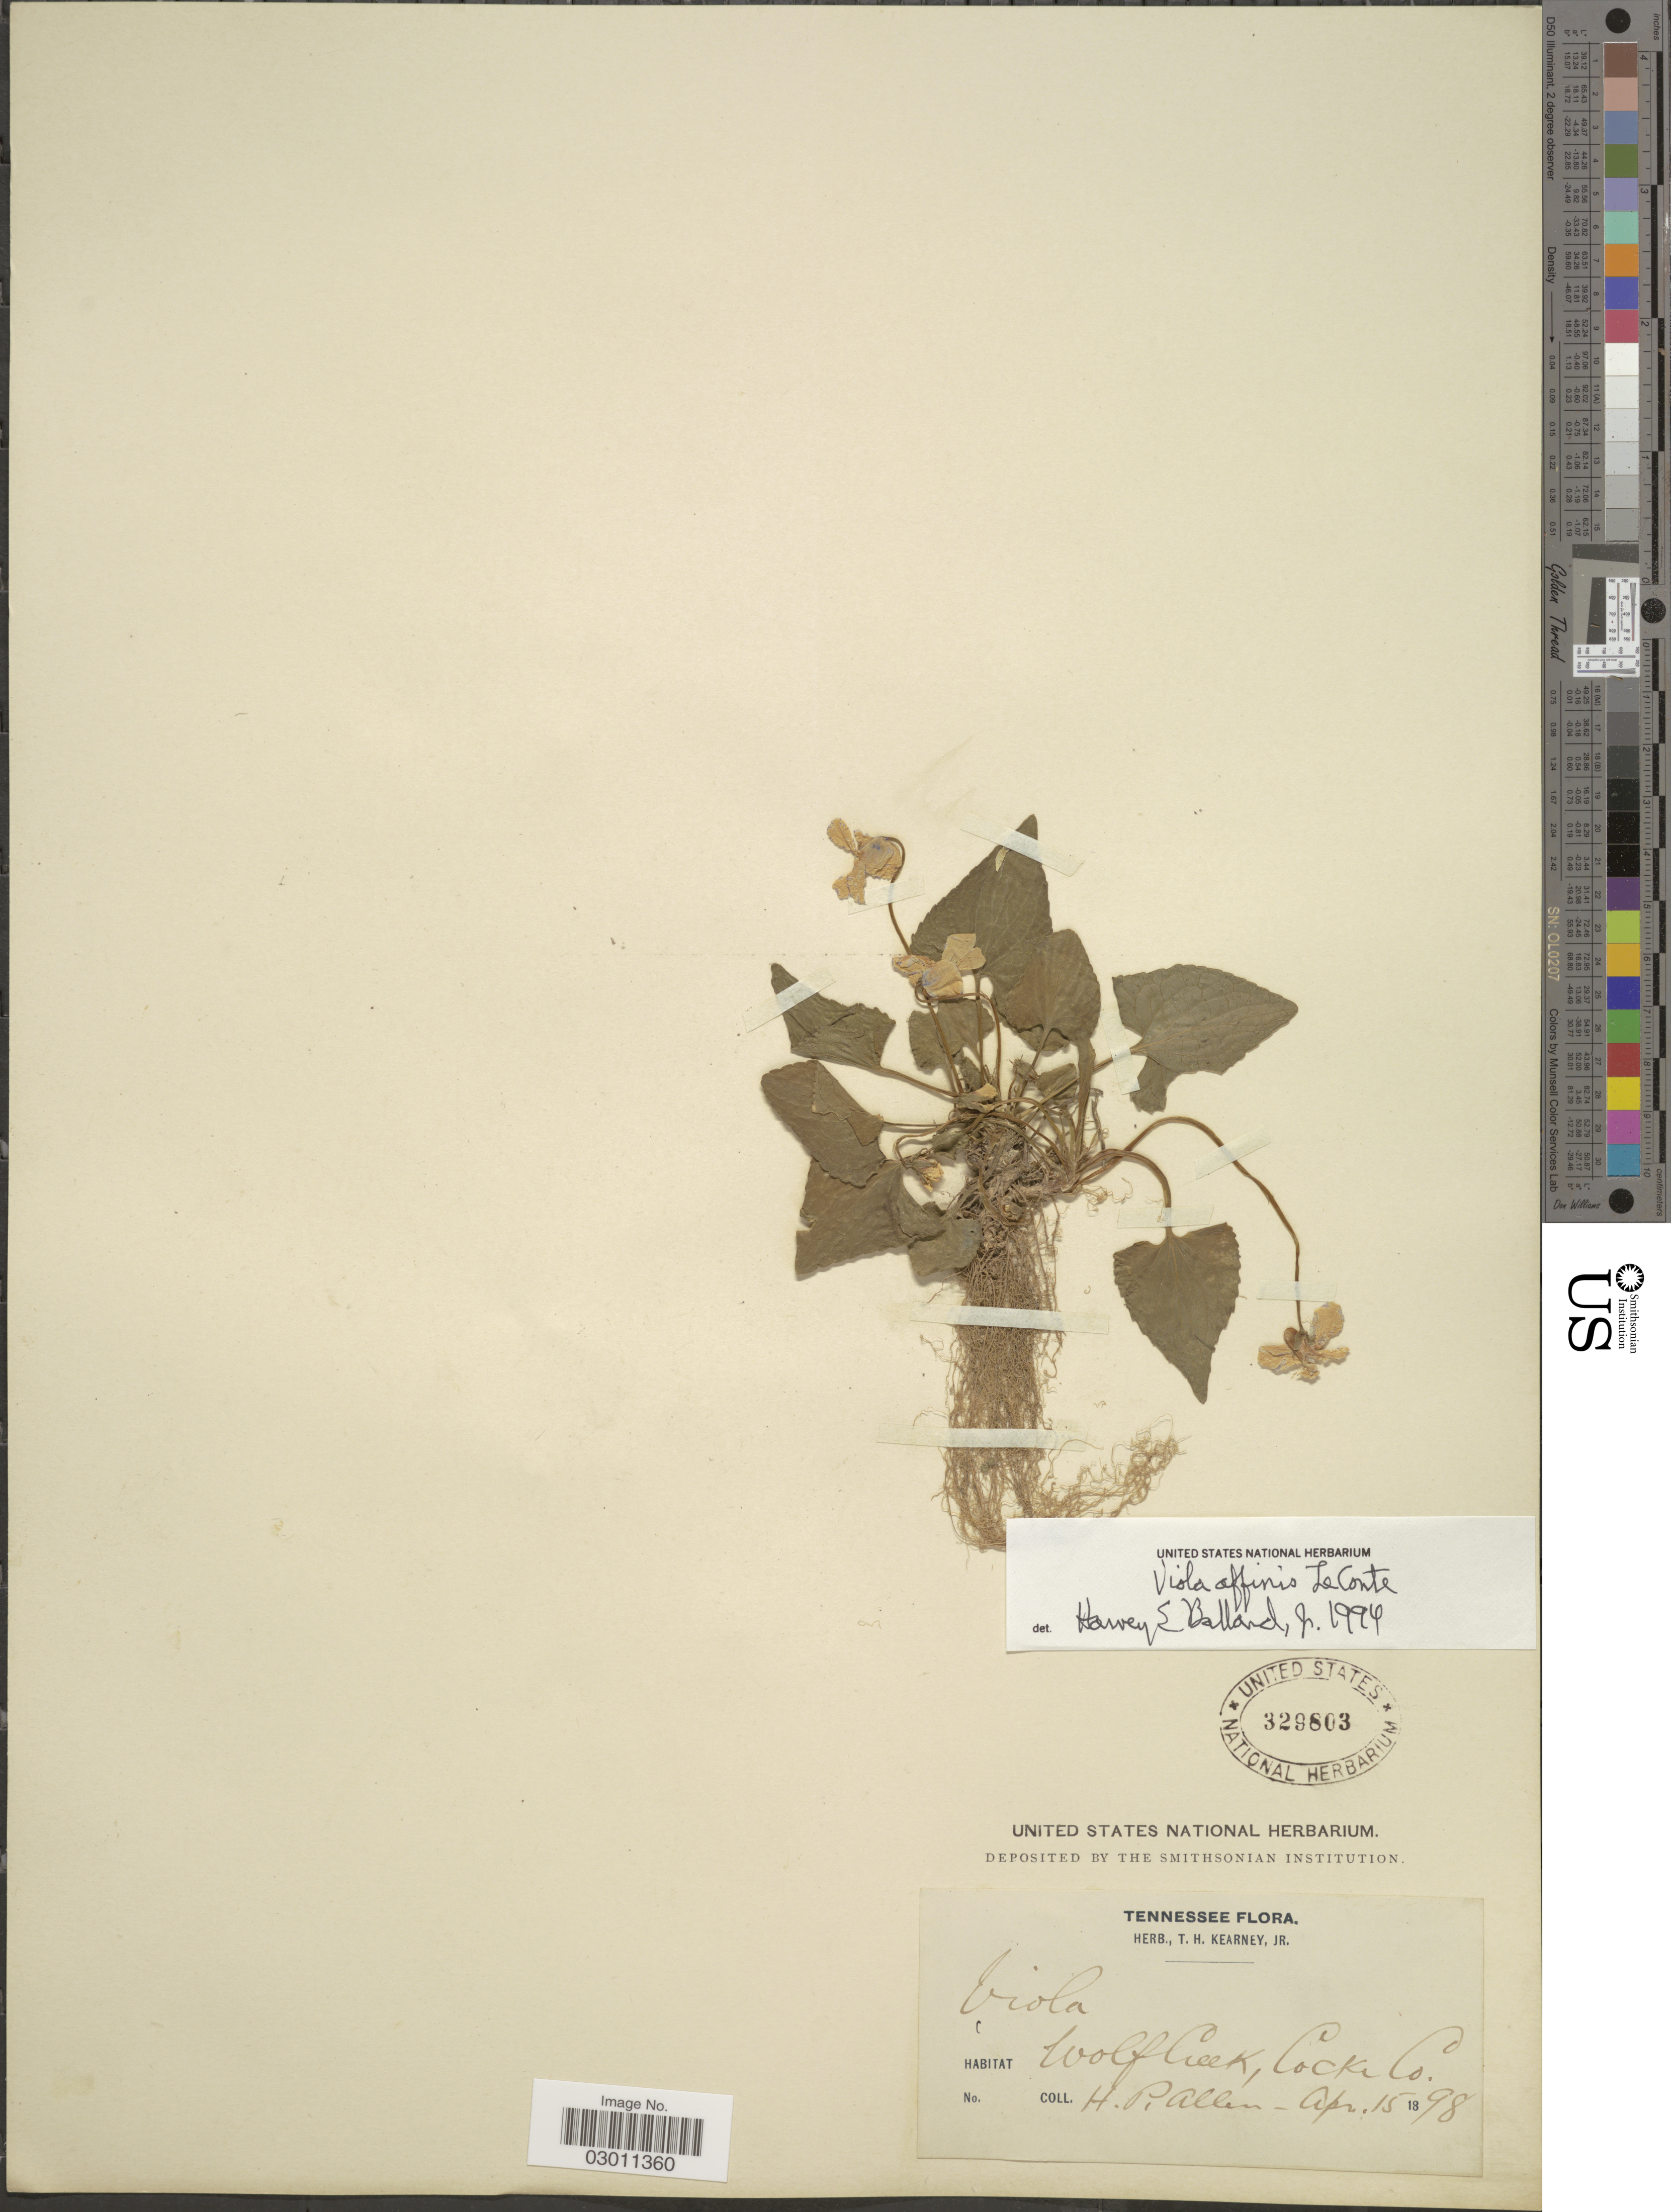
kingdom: Plantae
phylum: Tracheophyta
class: Magnoliopsida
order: Malpighiales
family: Violaceae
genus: Viola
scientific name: Viola affinis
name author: LeConte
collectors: H. P. Allen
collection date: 1898-04-15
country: United States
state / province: Tennessee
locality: Wolf Creek, Cocke Co.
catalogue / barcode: US 329803